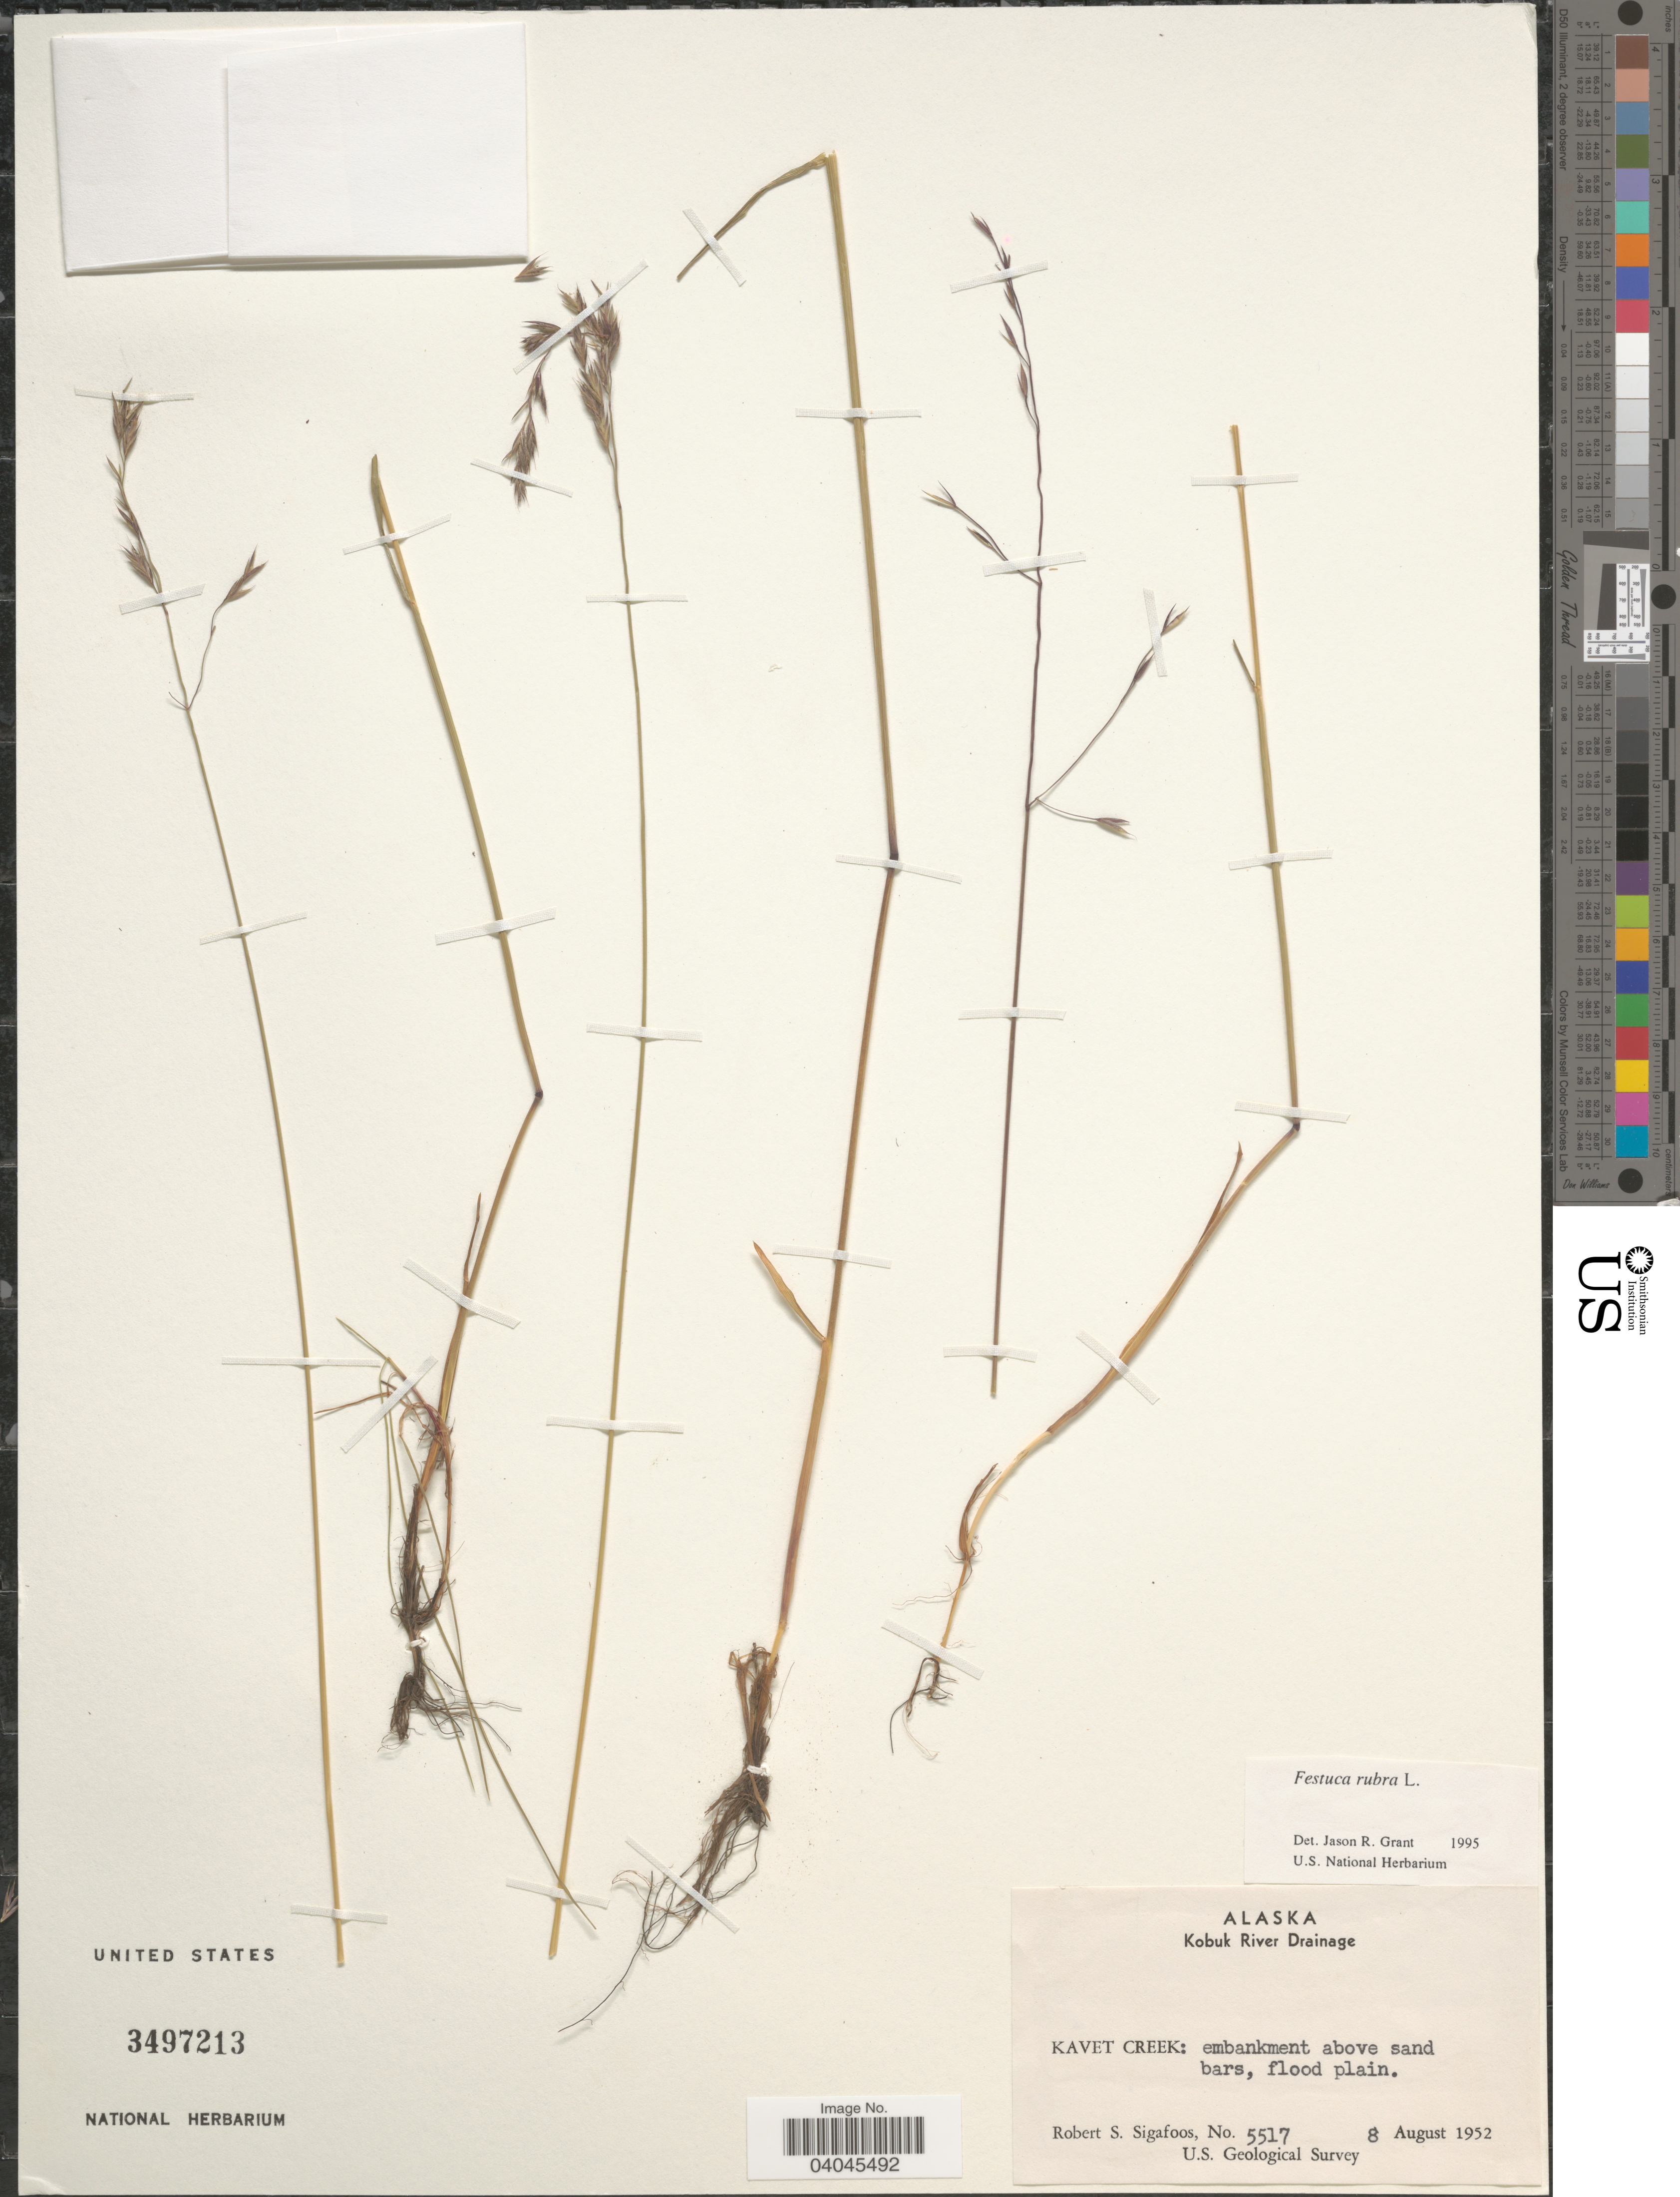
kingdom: Plantae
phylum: Tracheophyta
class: Liliopsida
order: Poales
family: Poaceae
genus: Festuca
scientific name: Festuca rubra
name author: L.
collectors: R. Sigafoos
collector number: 5517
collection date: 1952-08-08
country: United States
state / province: Alaska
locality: Kobuk River Drainage. Kavet Creek: embankment above sand bars, flood plain.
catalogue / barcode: US 3497213